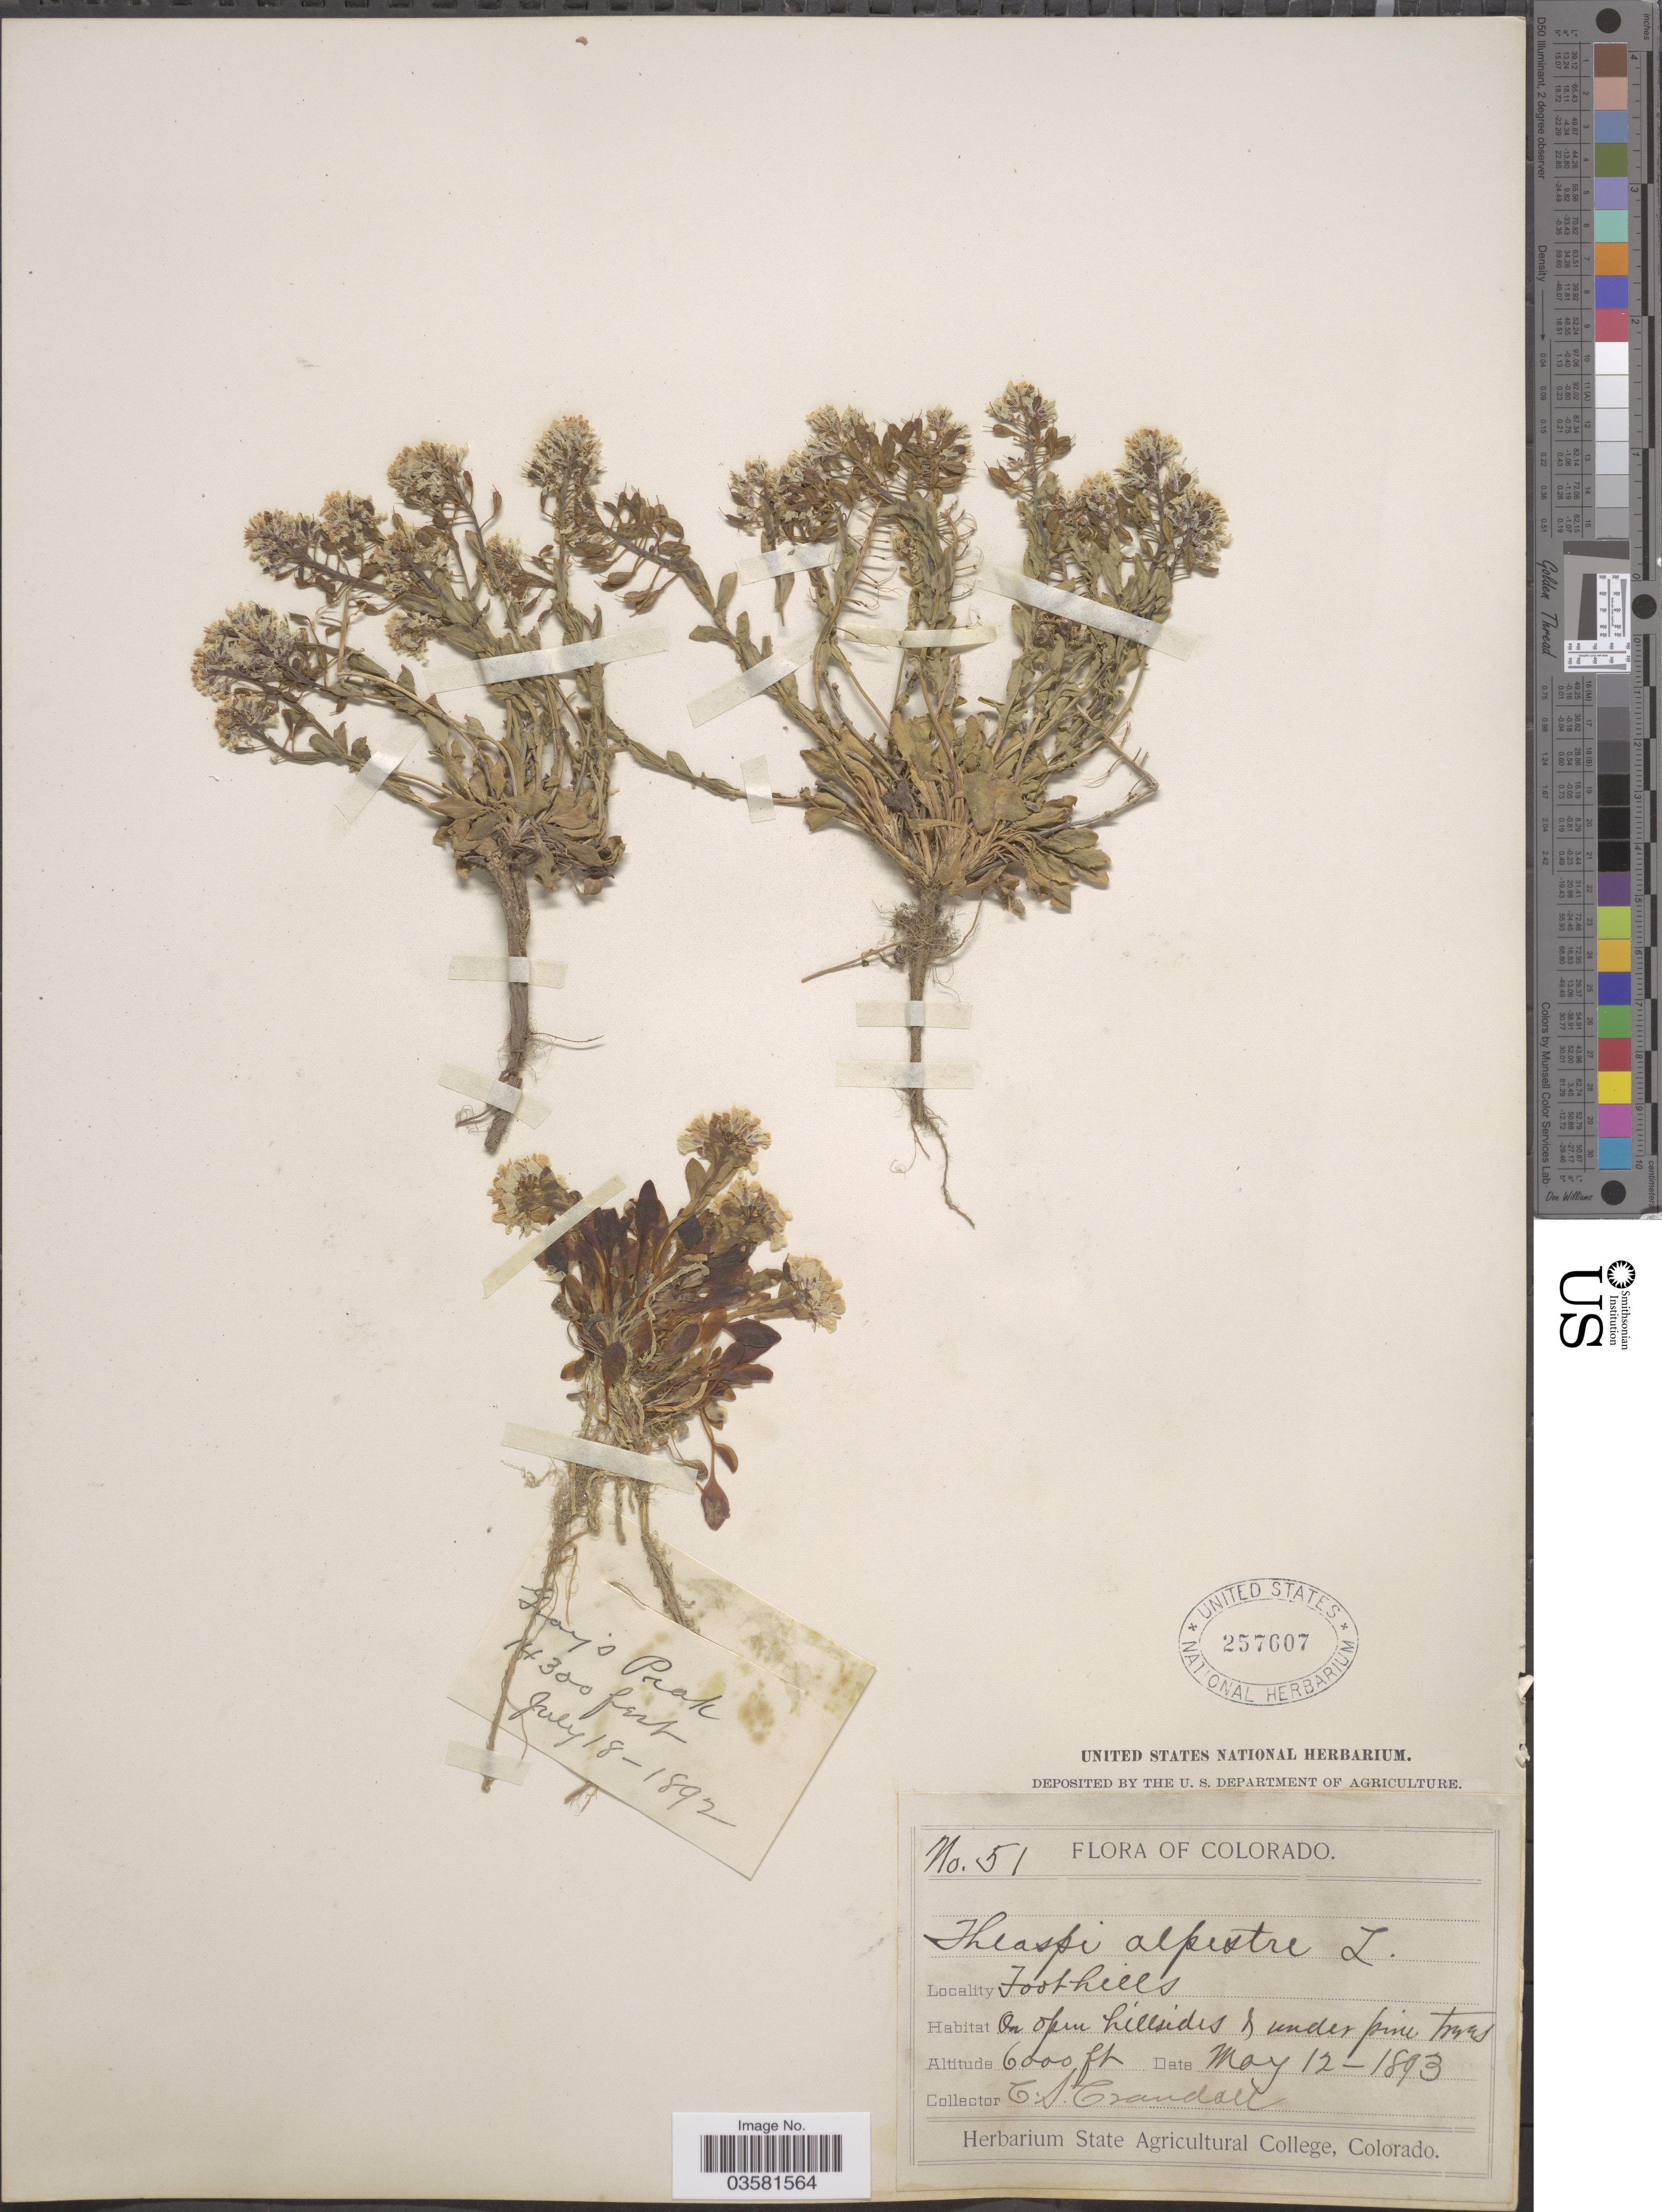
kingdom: Plantae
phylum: Tracheophyta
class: Magnoliopsida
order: Brassicales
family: Brassicaceae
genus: Thlaspi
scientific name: Thlaspi fendleri var. glaucum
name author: (A. Nelson) C.L. Hitchc.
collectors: C. Crandall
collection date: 1892-07-18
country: United States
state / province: Colorado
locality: Gray's Peak.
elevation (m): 4359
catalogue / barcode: US 257607-2